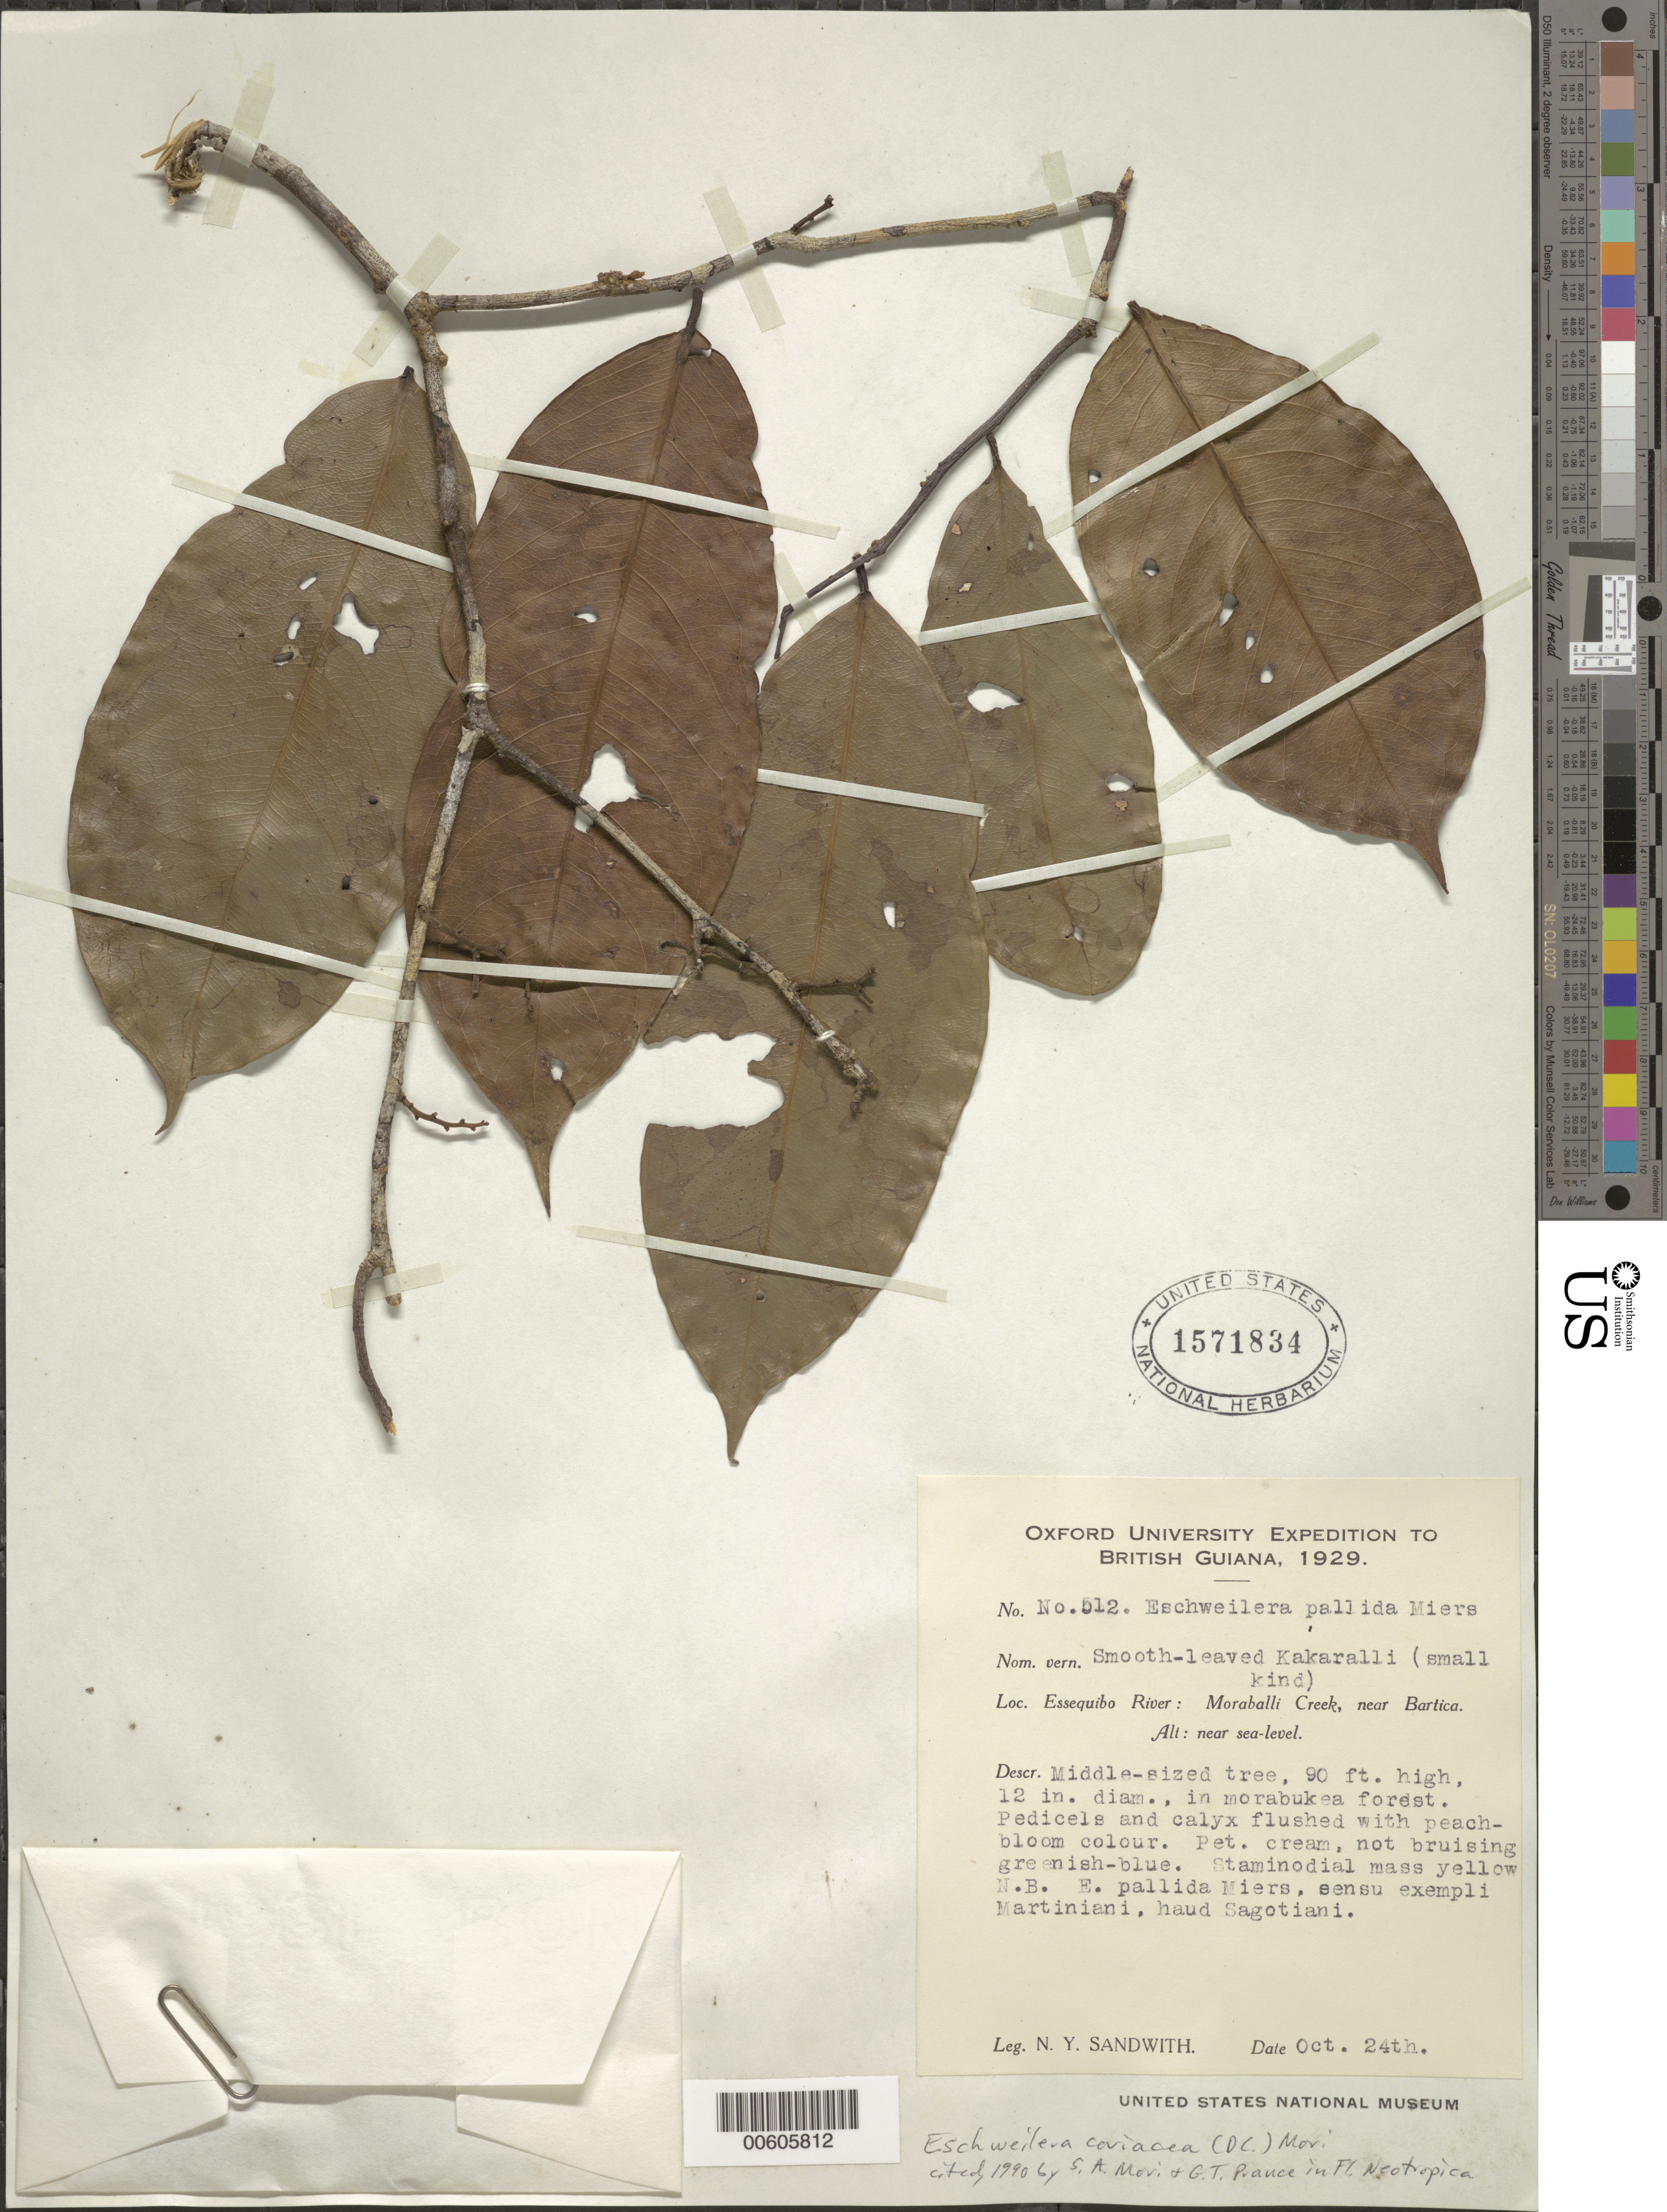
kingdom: Plantae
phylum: Tracheophyta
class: Magnoliopsida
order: Ericales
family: Lecythidaceae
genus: Eschweilera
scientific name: Eschweilera coriacea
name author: (DC.) S.A. Mori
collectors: N. Y. Sandwith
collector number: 512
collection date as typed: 24-Oct-29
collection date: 1929-10-24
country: Guyana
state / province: U. Demerara-Berbice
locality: Moraballi Creek, Essequibo R., near Bartica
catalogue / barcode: US 1571834